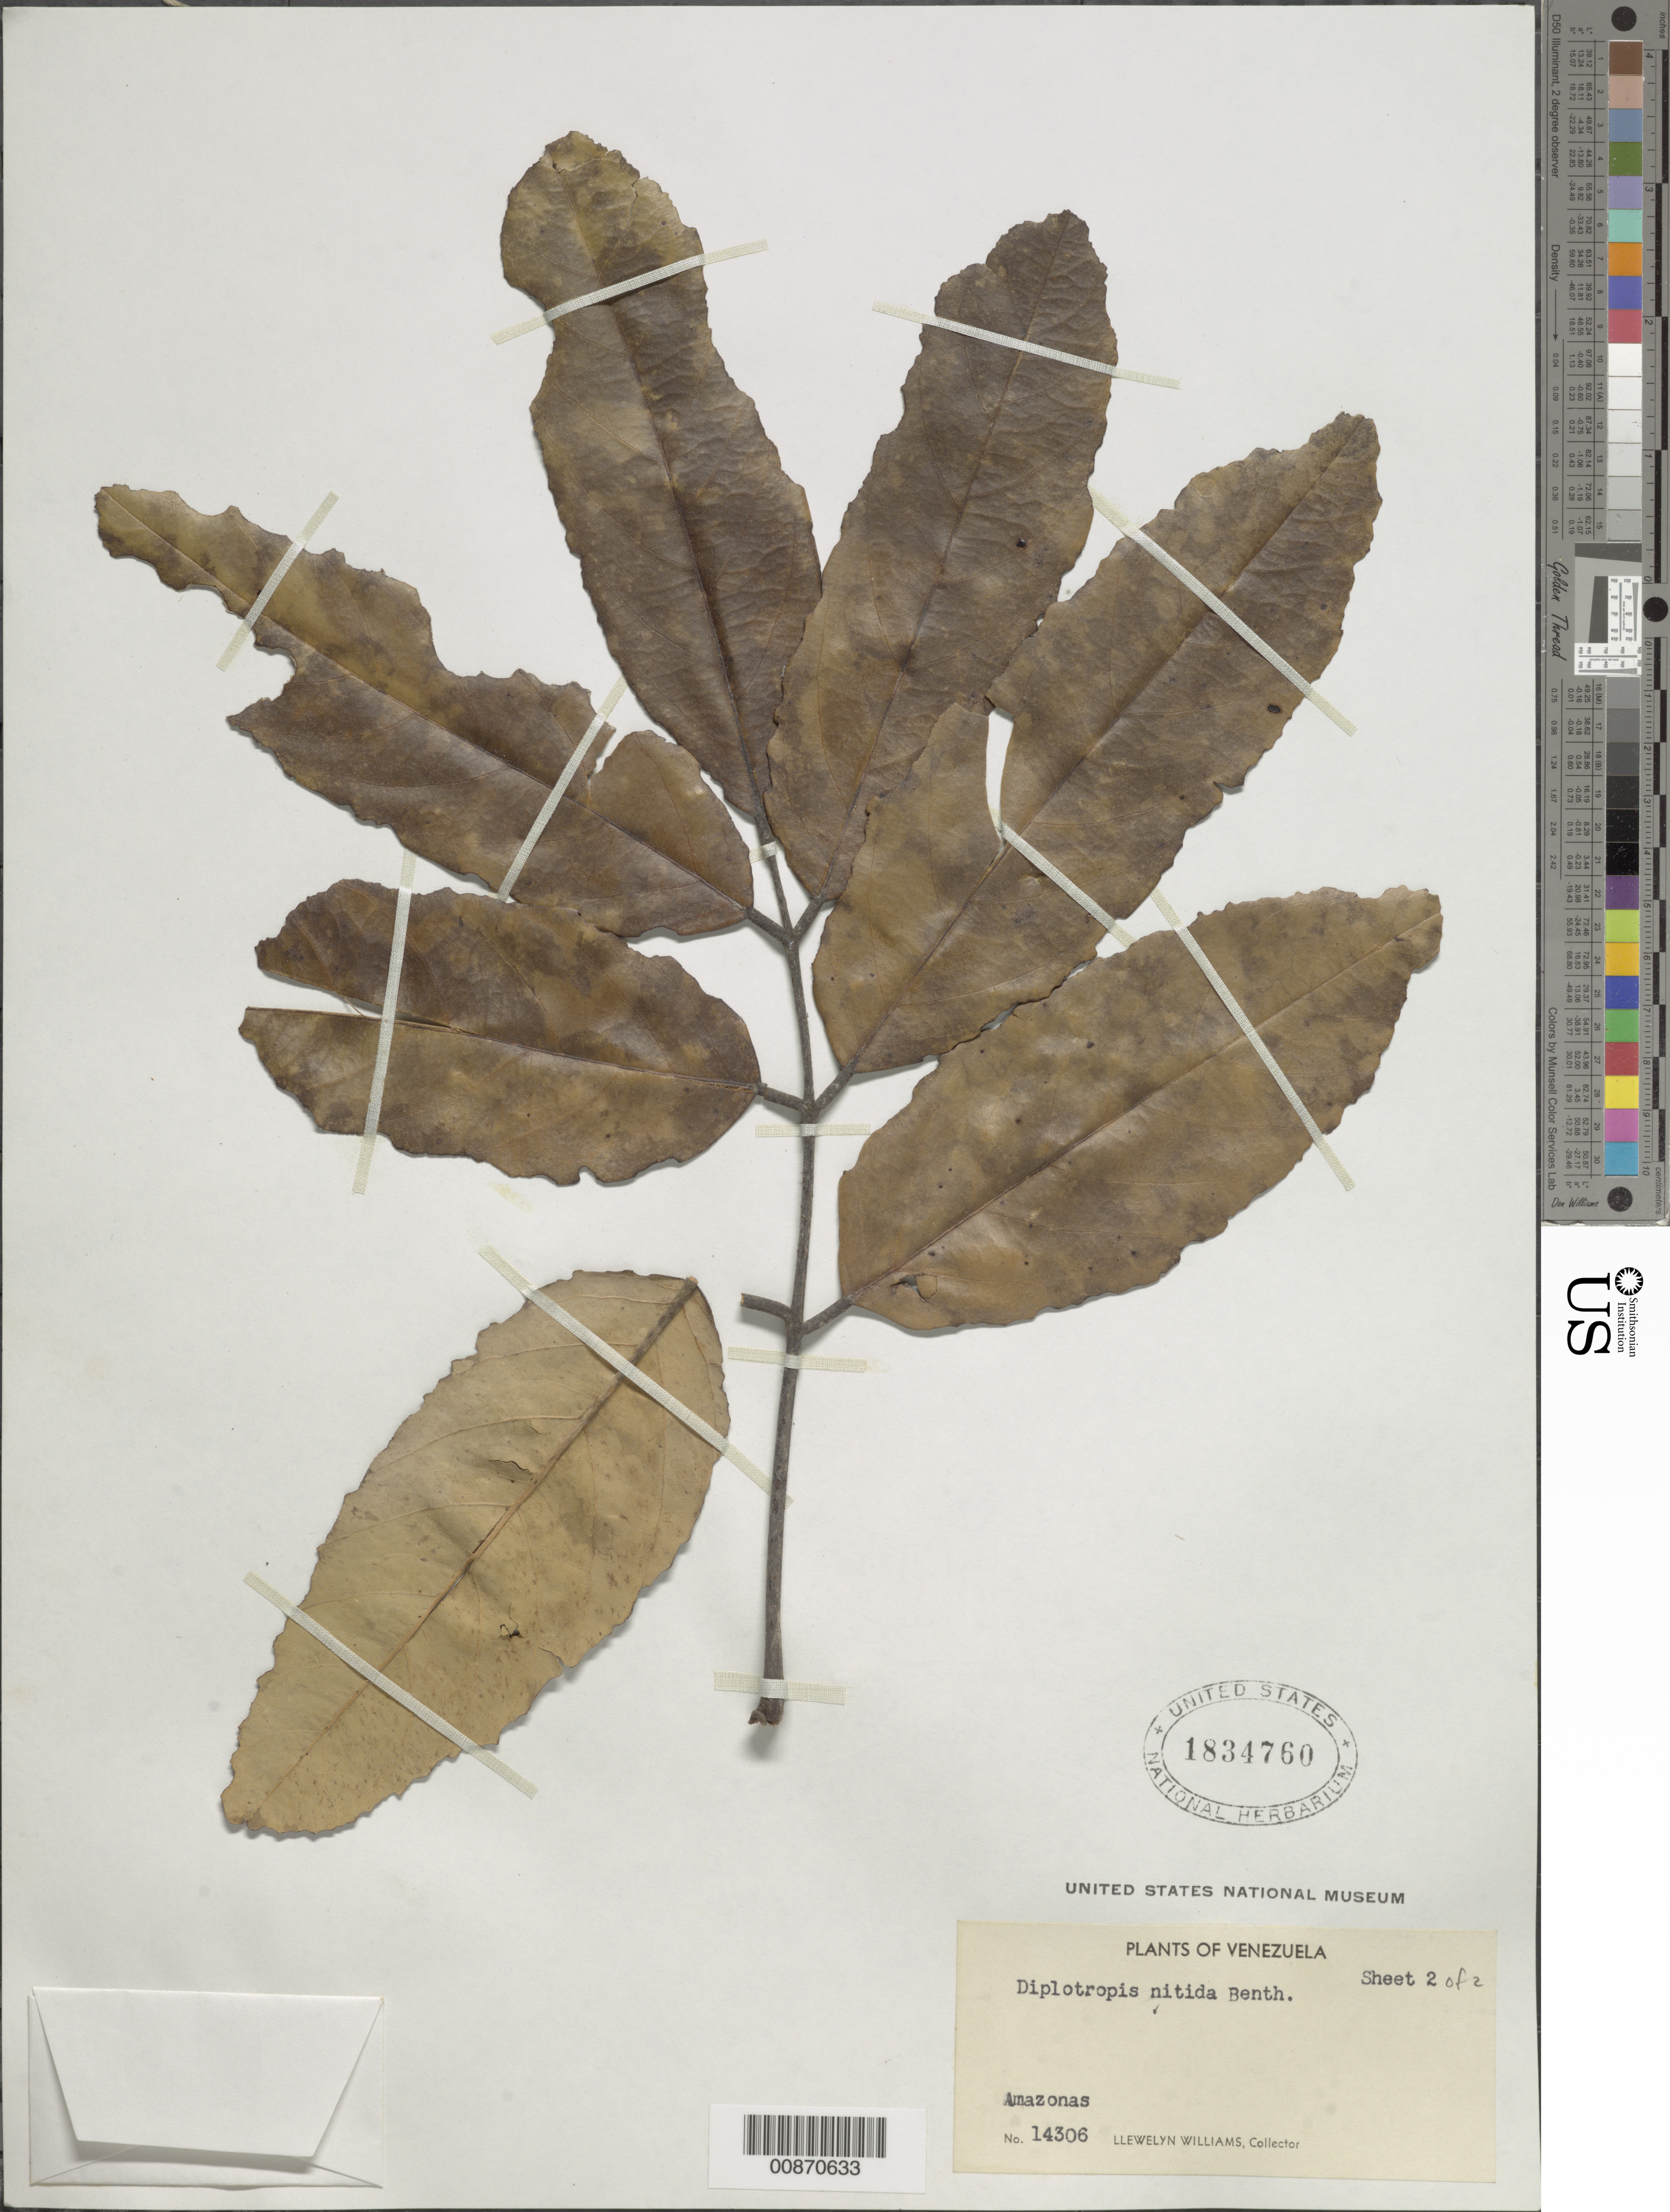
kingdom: Plantae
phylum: Tracheophyta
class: Magnoliopsida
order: Fabales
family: Fabaceae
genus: Clathrotropis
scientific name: Clathrotropis nitida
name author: Harms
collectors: Ll. Williams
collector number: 14306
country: Venezuela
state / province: Amazonas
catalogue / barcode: US 1834760